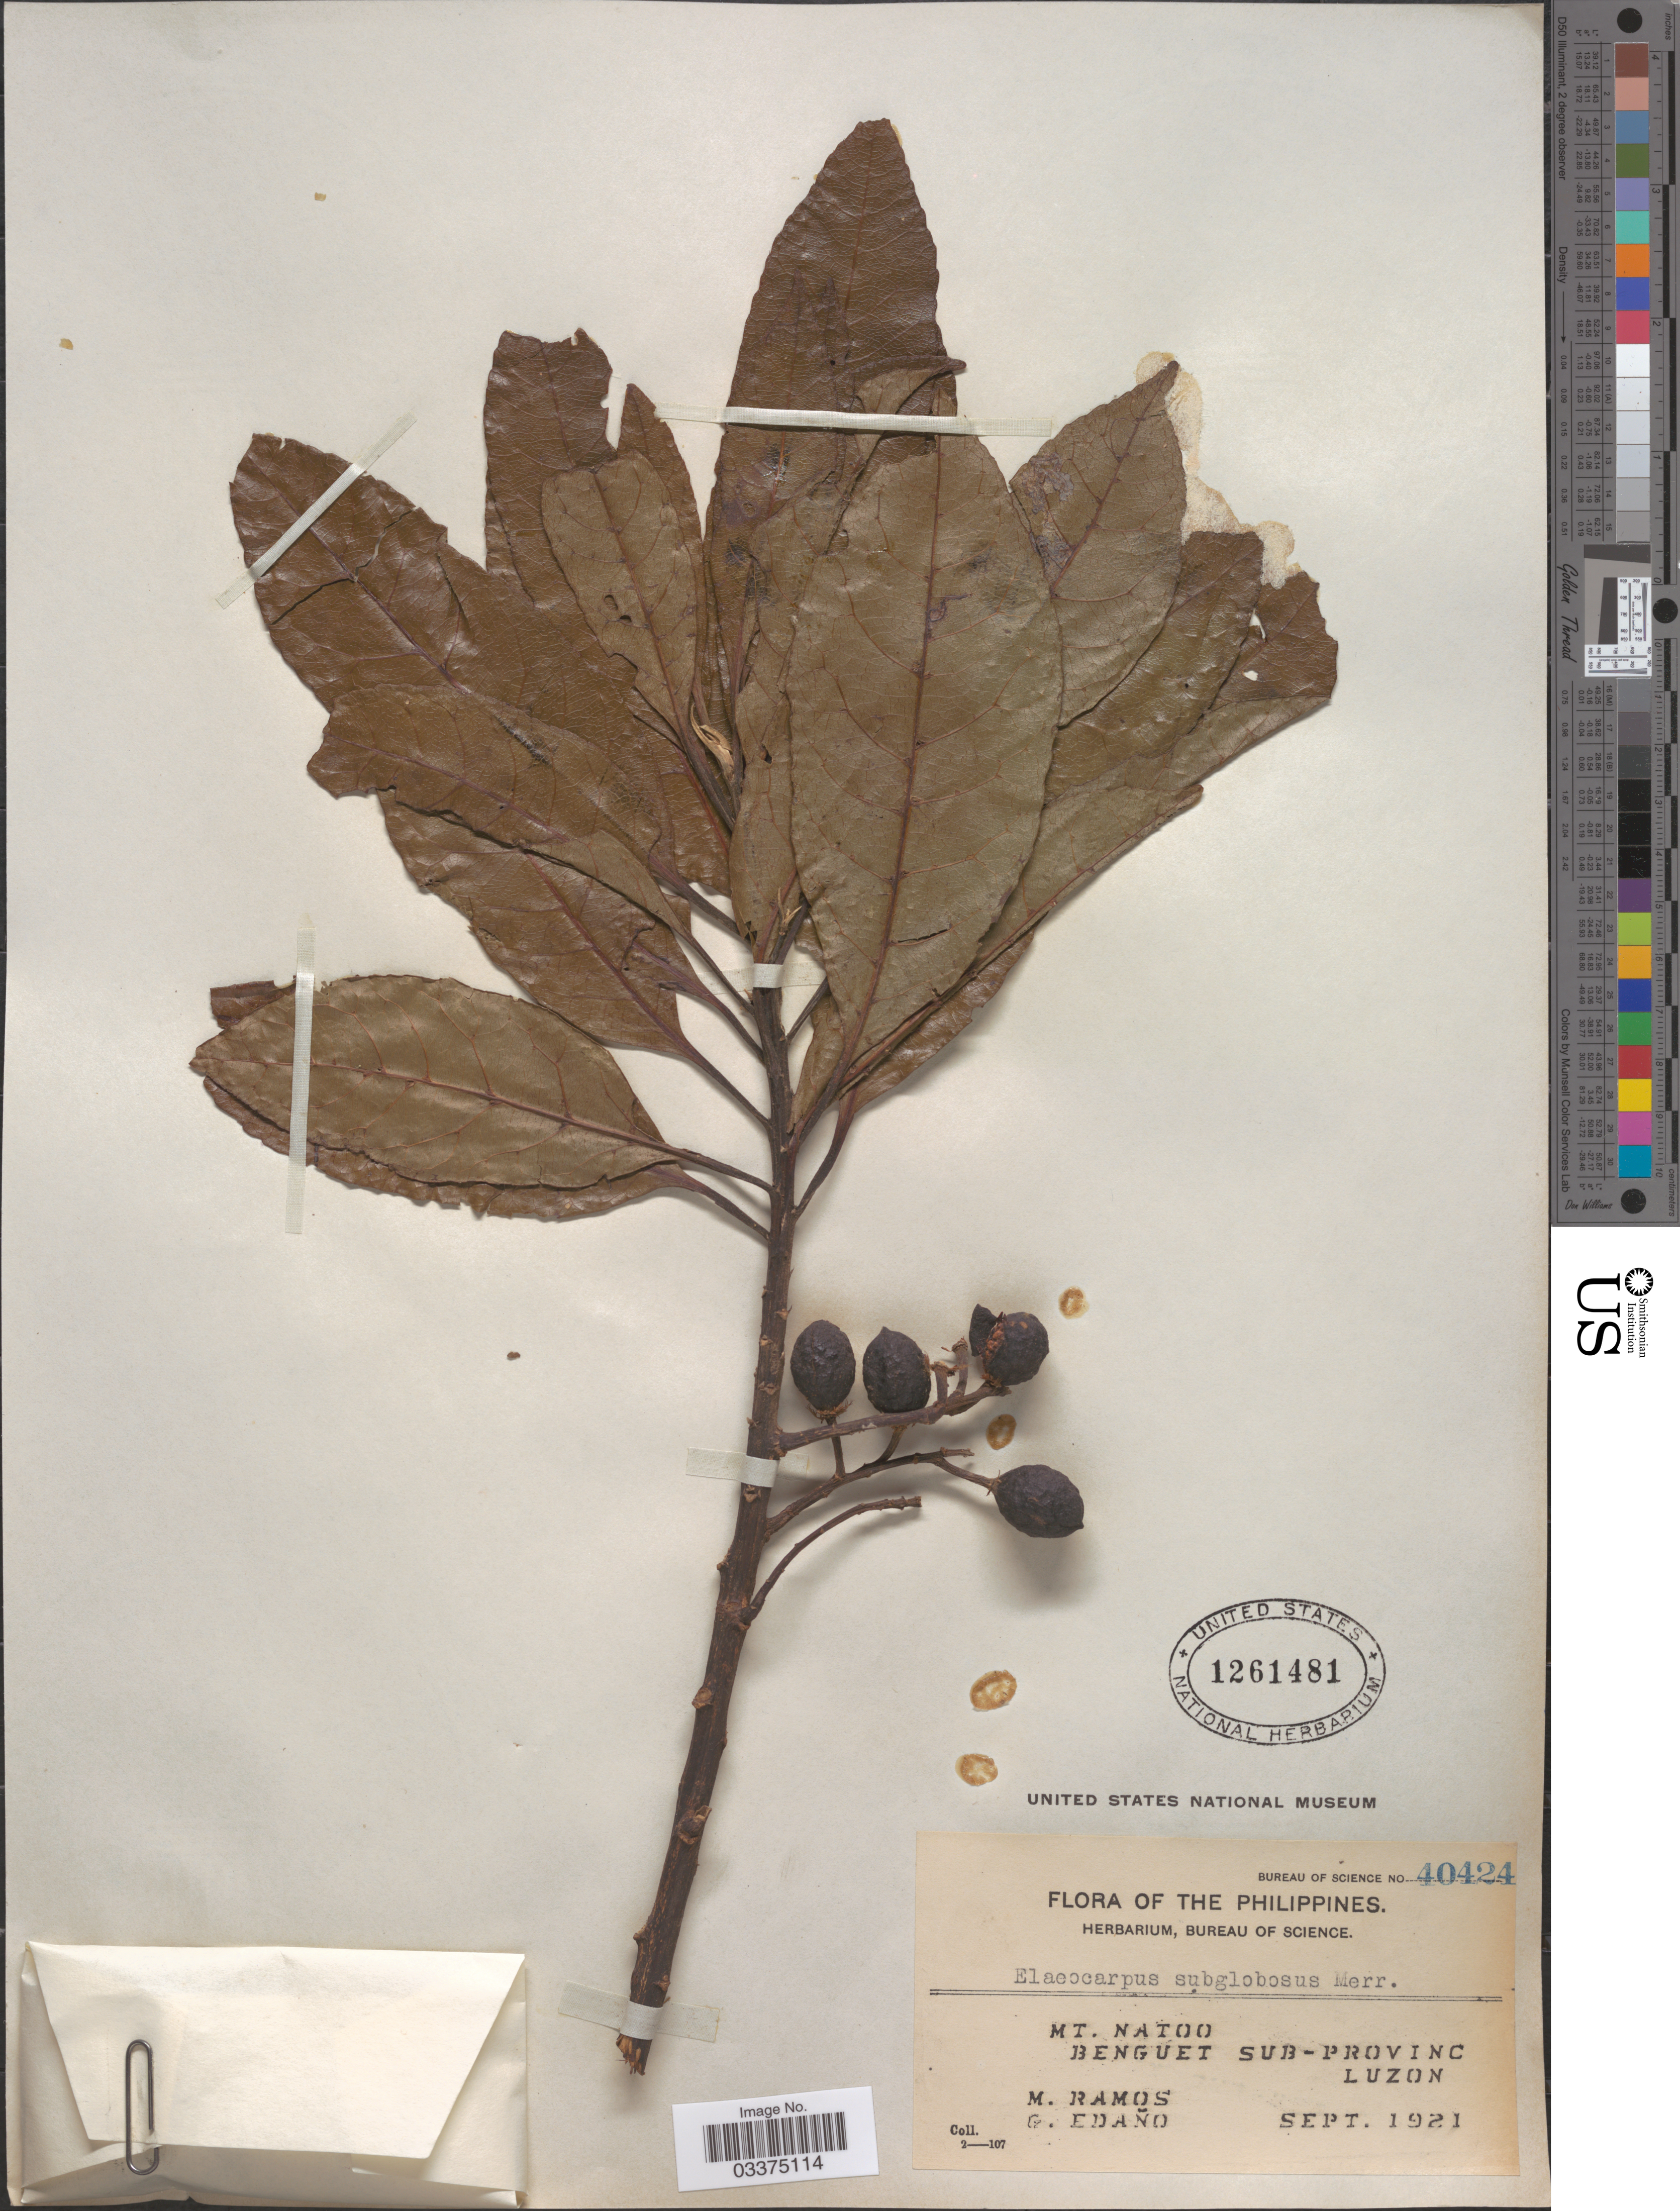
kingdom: Plantae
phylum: Tracheophyta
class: Magnoliopsida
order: Oxalidales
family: Elaeocarpaceae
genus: Elaeocarpus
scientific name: Elaeocarpus sphaericus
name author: (Gaertn.) K. Schum.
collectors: M. Ramos & G. Edaño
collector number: Bureau of Science 40424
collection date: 1921-09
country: Philippines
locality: Mt. Natoo. Benguet Sub-Province. Luzon.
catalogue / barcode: US 1261481